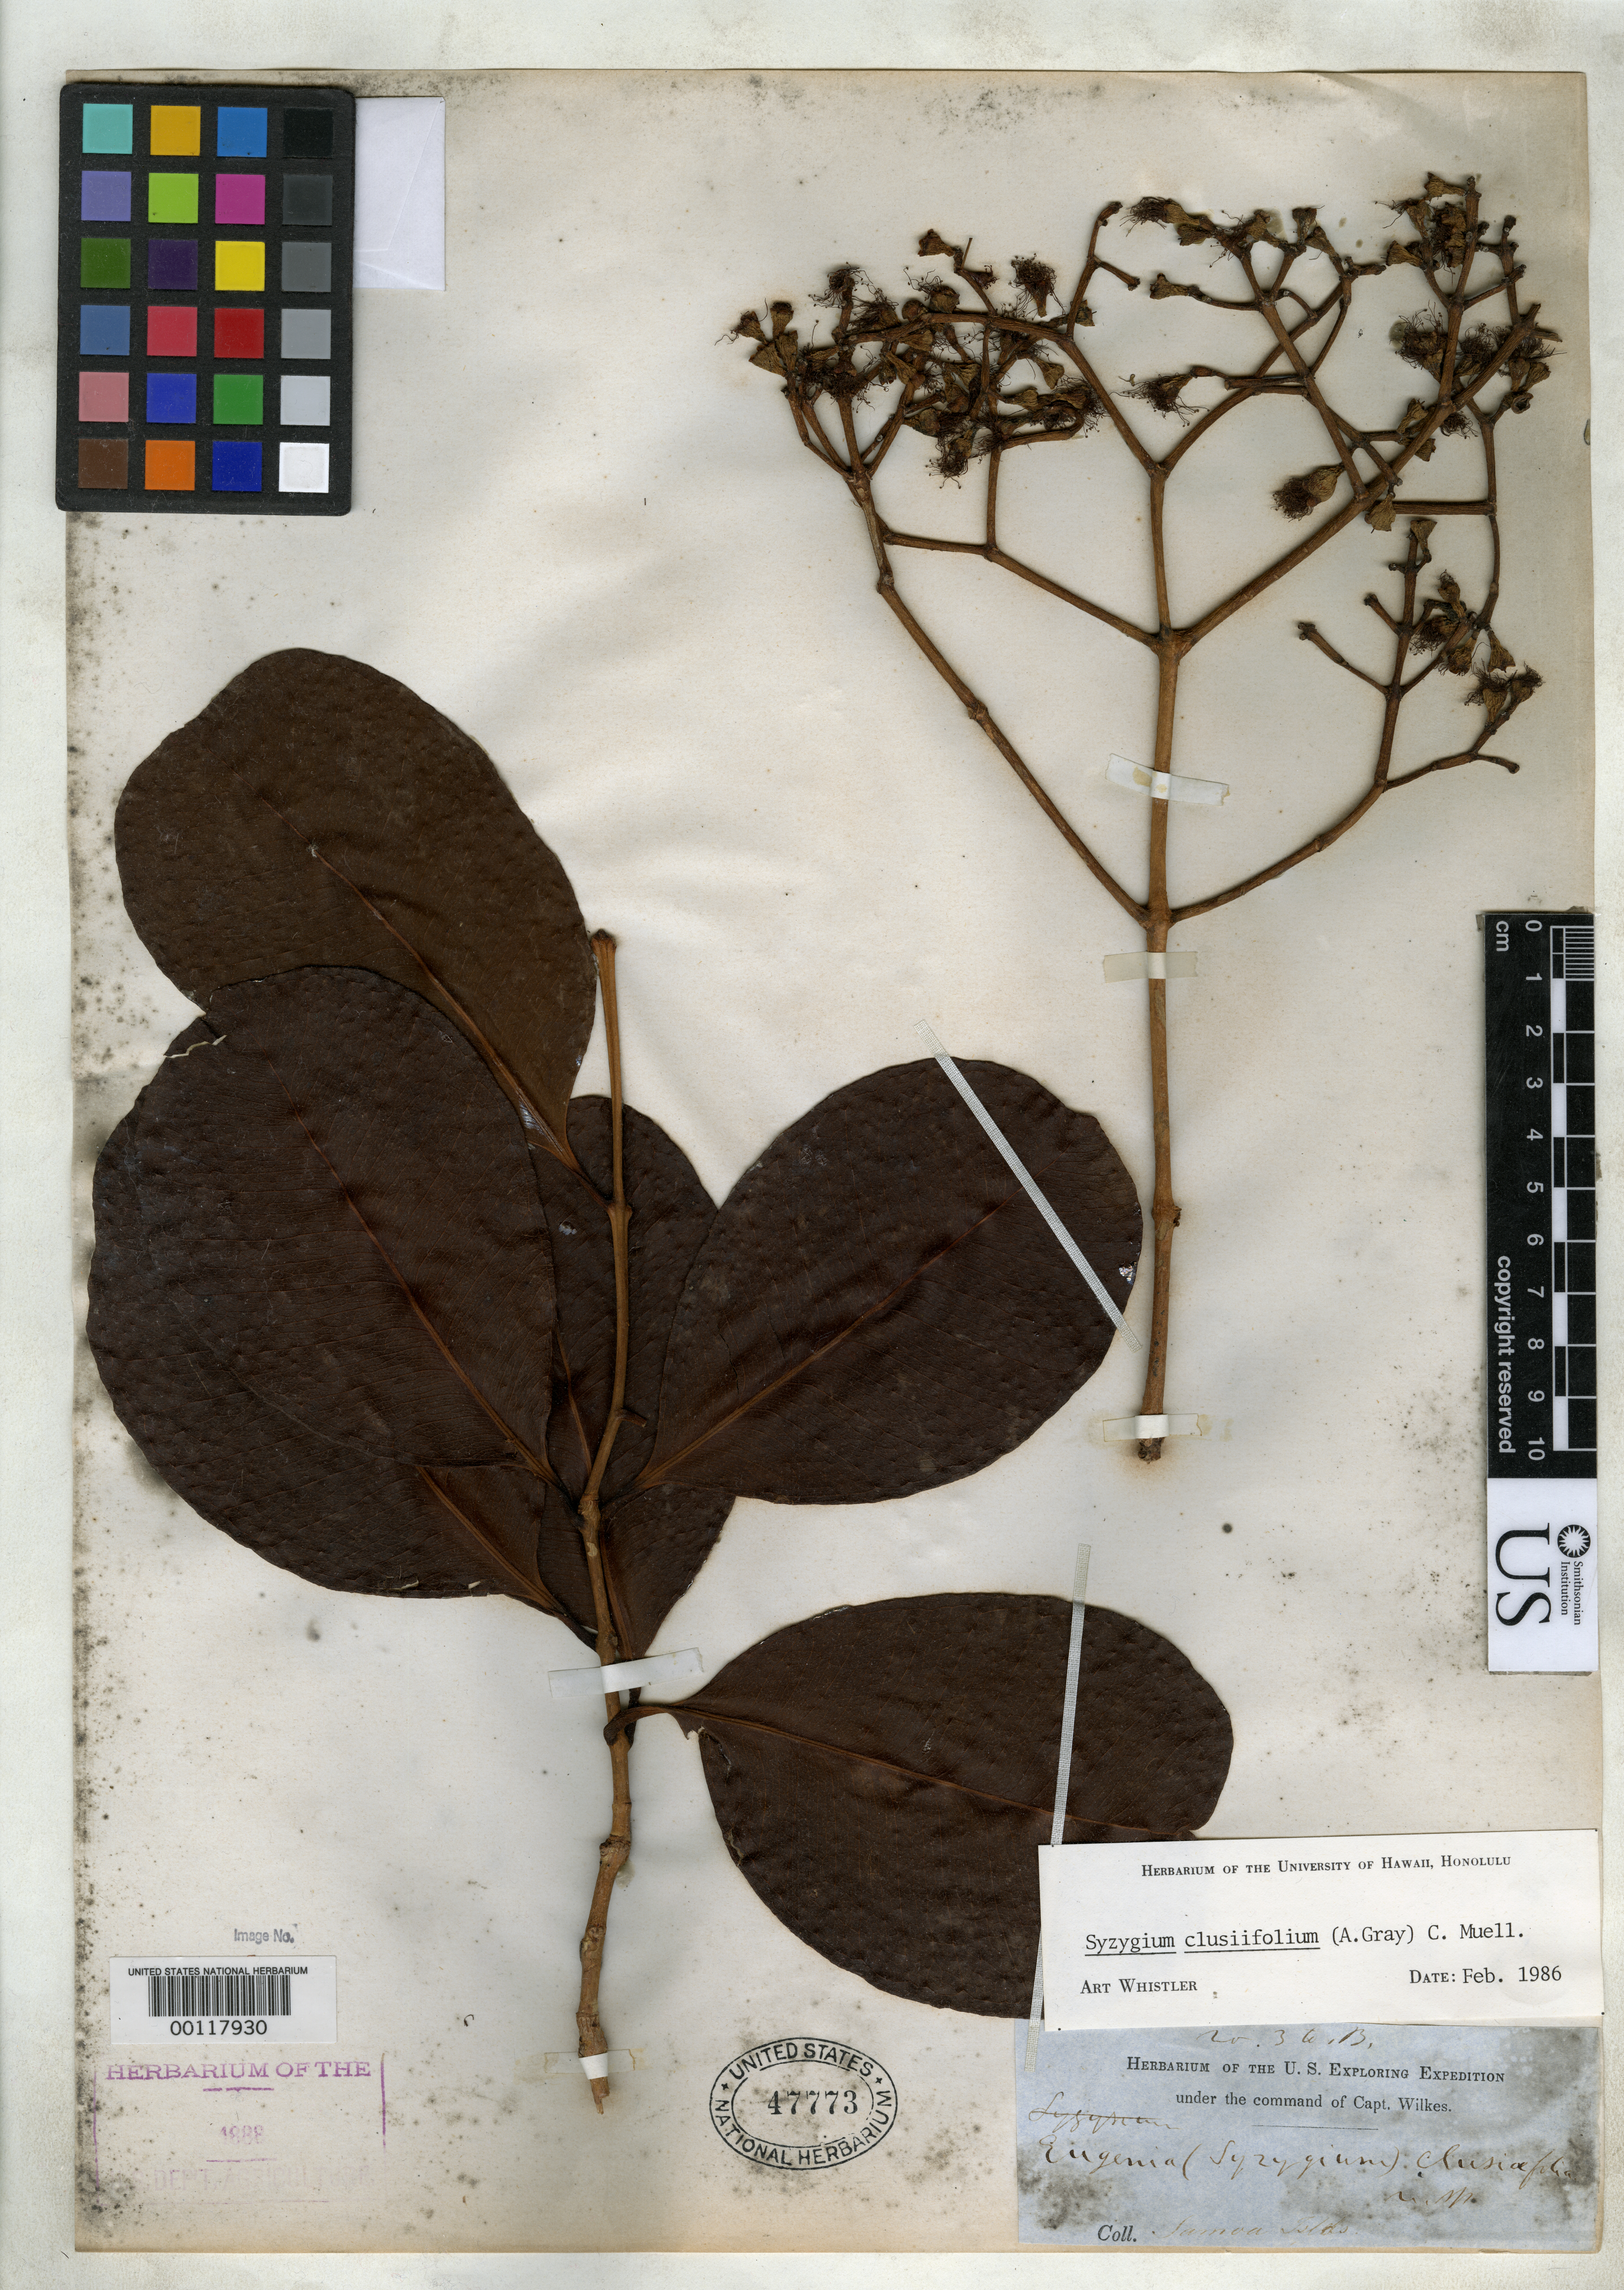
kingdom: Plantae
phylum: Tracheophyta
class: Magnoliopsida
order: Myrtales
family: Myrtaceae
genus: Eugenia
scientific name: Eugenia clusiaefolia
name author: A. Gray in Wilkes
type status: Type Collection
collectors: Wilkes Explor. Exped.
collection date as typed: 1838 to -- --- 1842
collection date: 1838/1842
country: American Samoa / Samoa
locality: Tutuila and Savai'i.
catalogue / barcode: US 47773